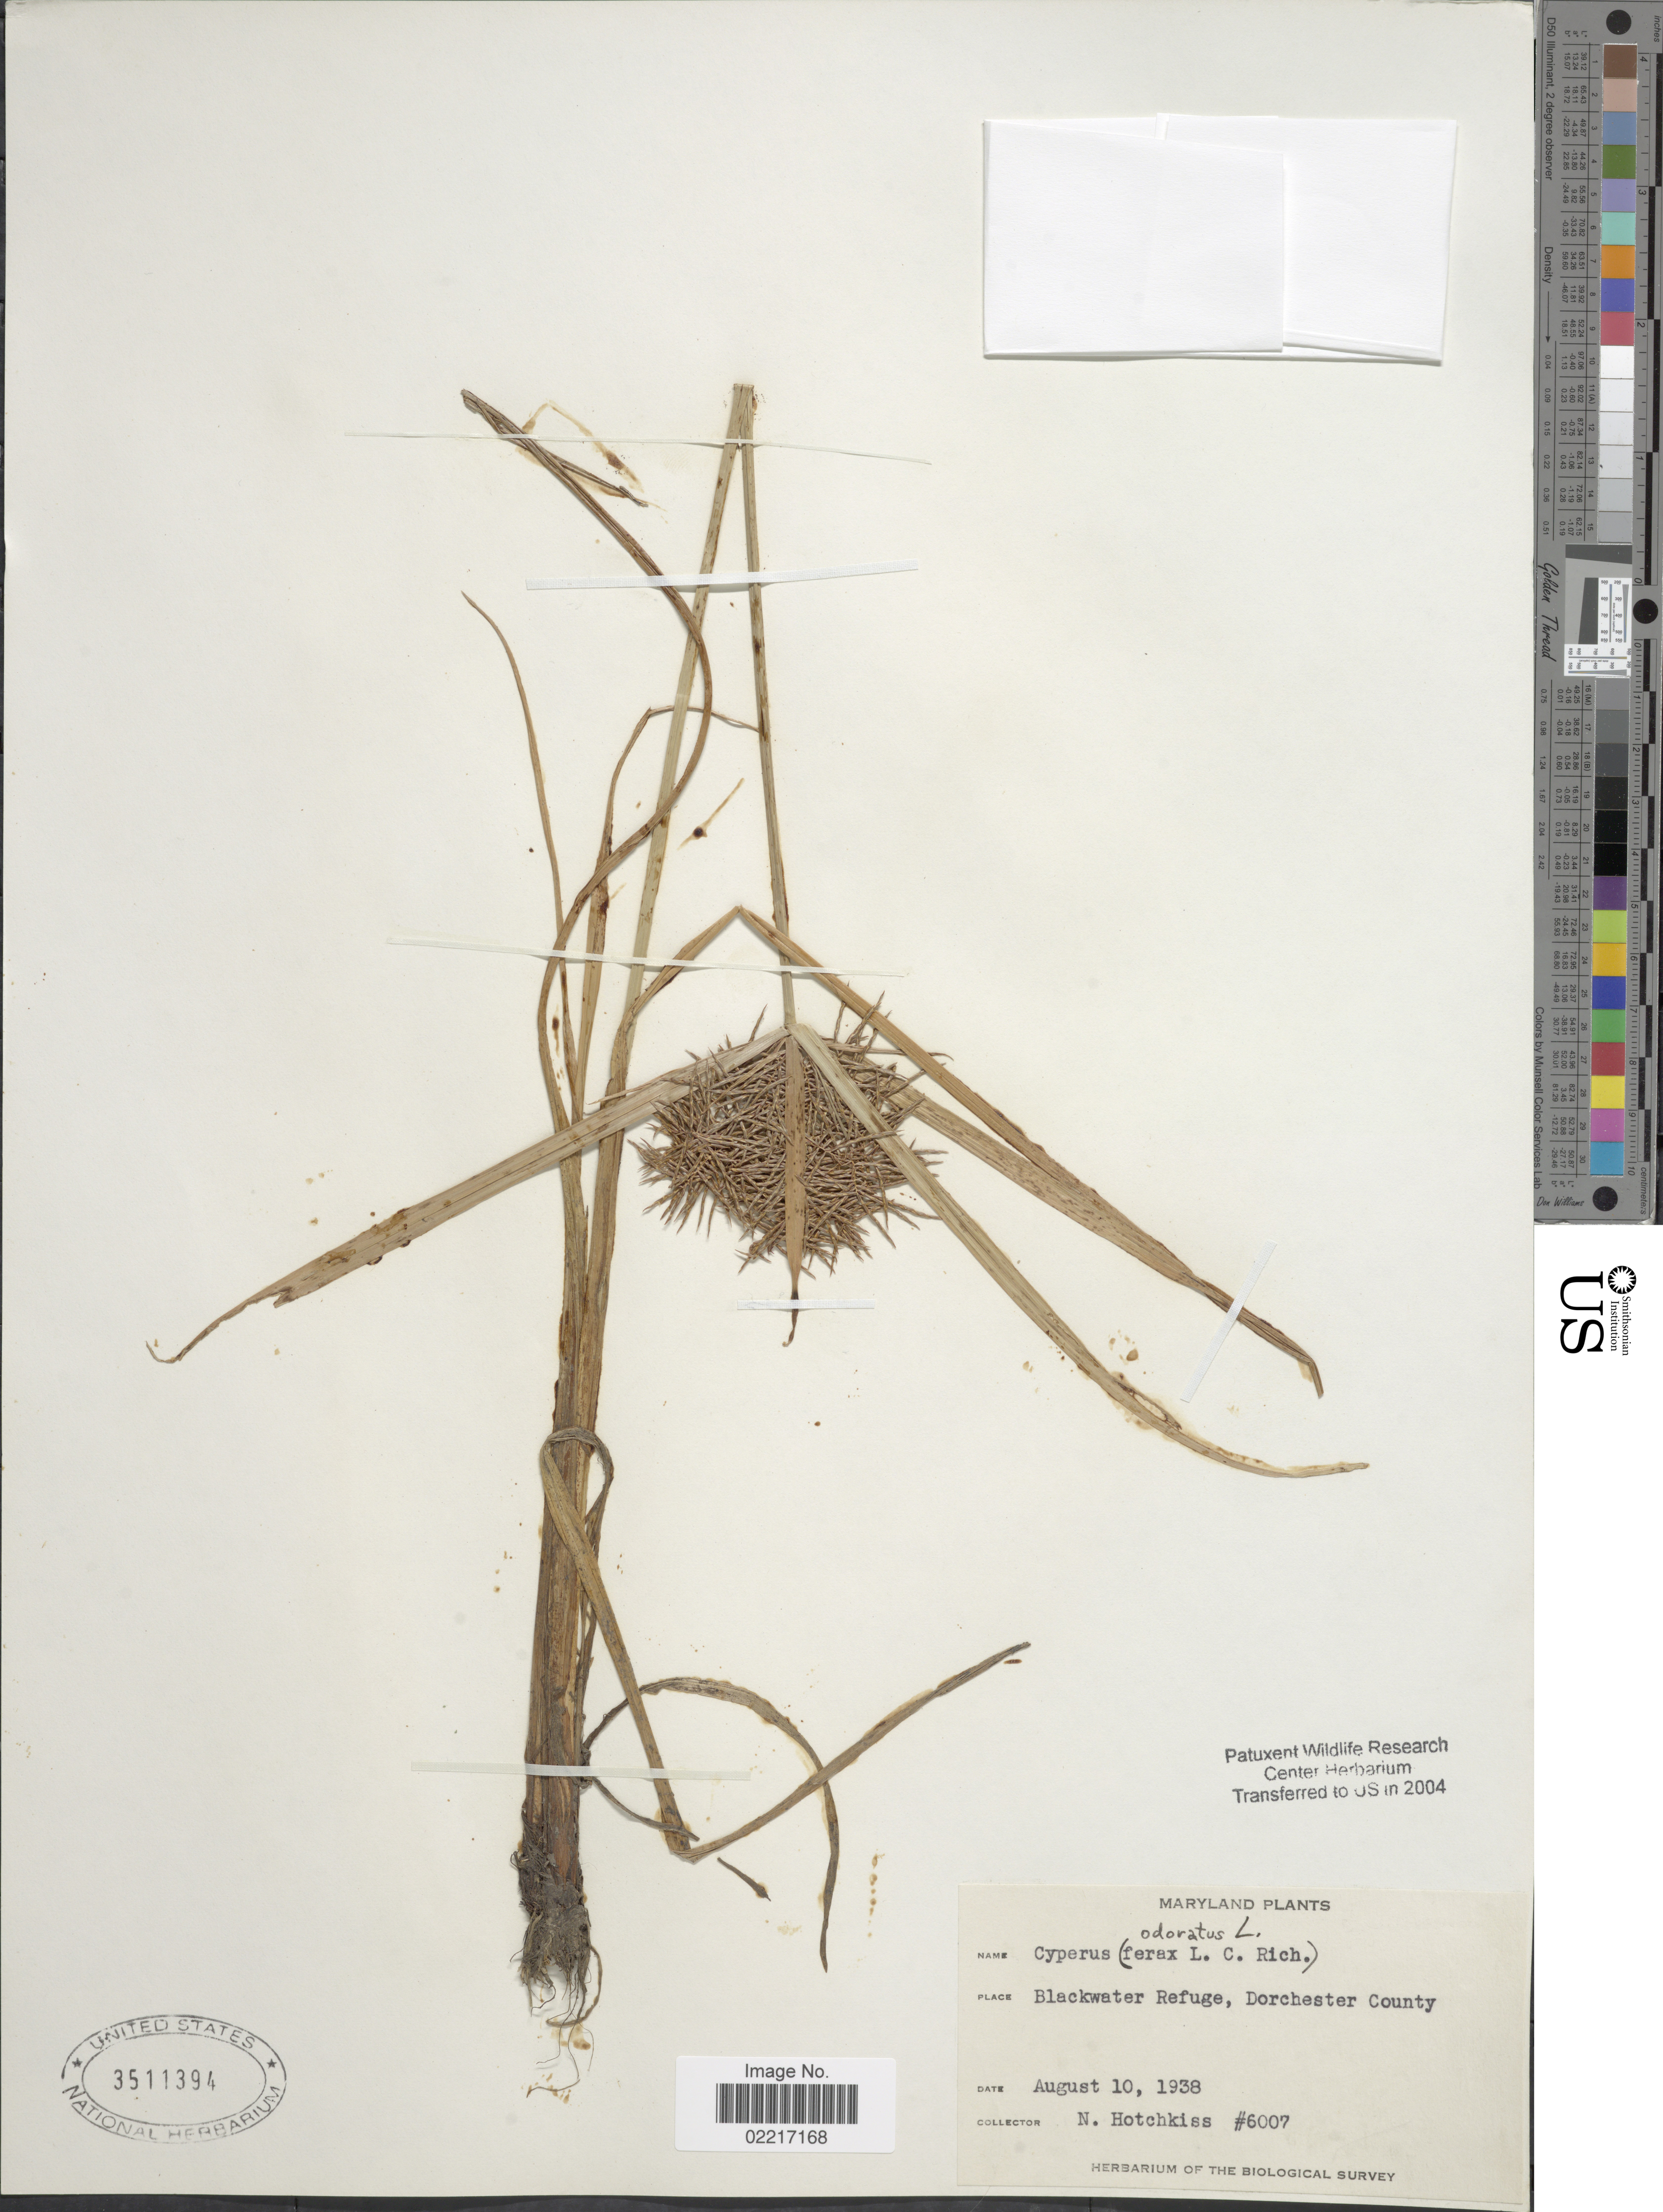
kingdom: Plantae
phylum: Tracheophyta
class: Liliopsida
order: Poales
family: Cyperaceae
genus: Cyperus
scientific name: Cyperus odoratus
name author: L.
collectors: N. Hotchkiss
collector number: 6007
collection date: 1938-08-10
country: United States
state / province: Maryland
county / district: Dorchester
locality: Blackwater Refuge, Dorchester County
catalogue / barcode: US 3611394